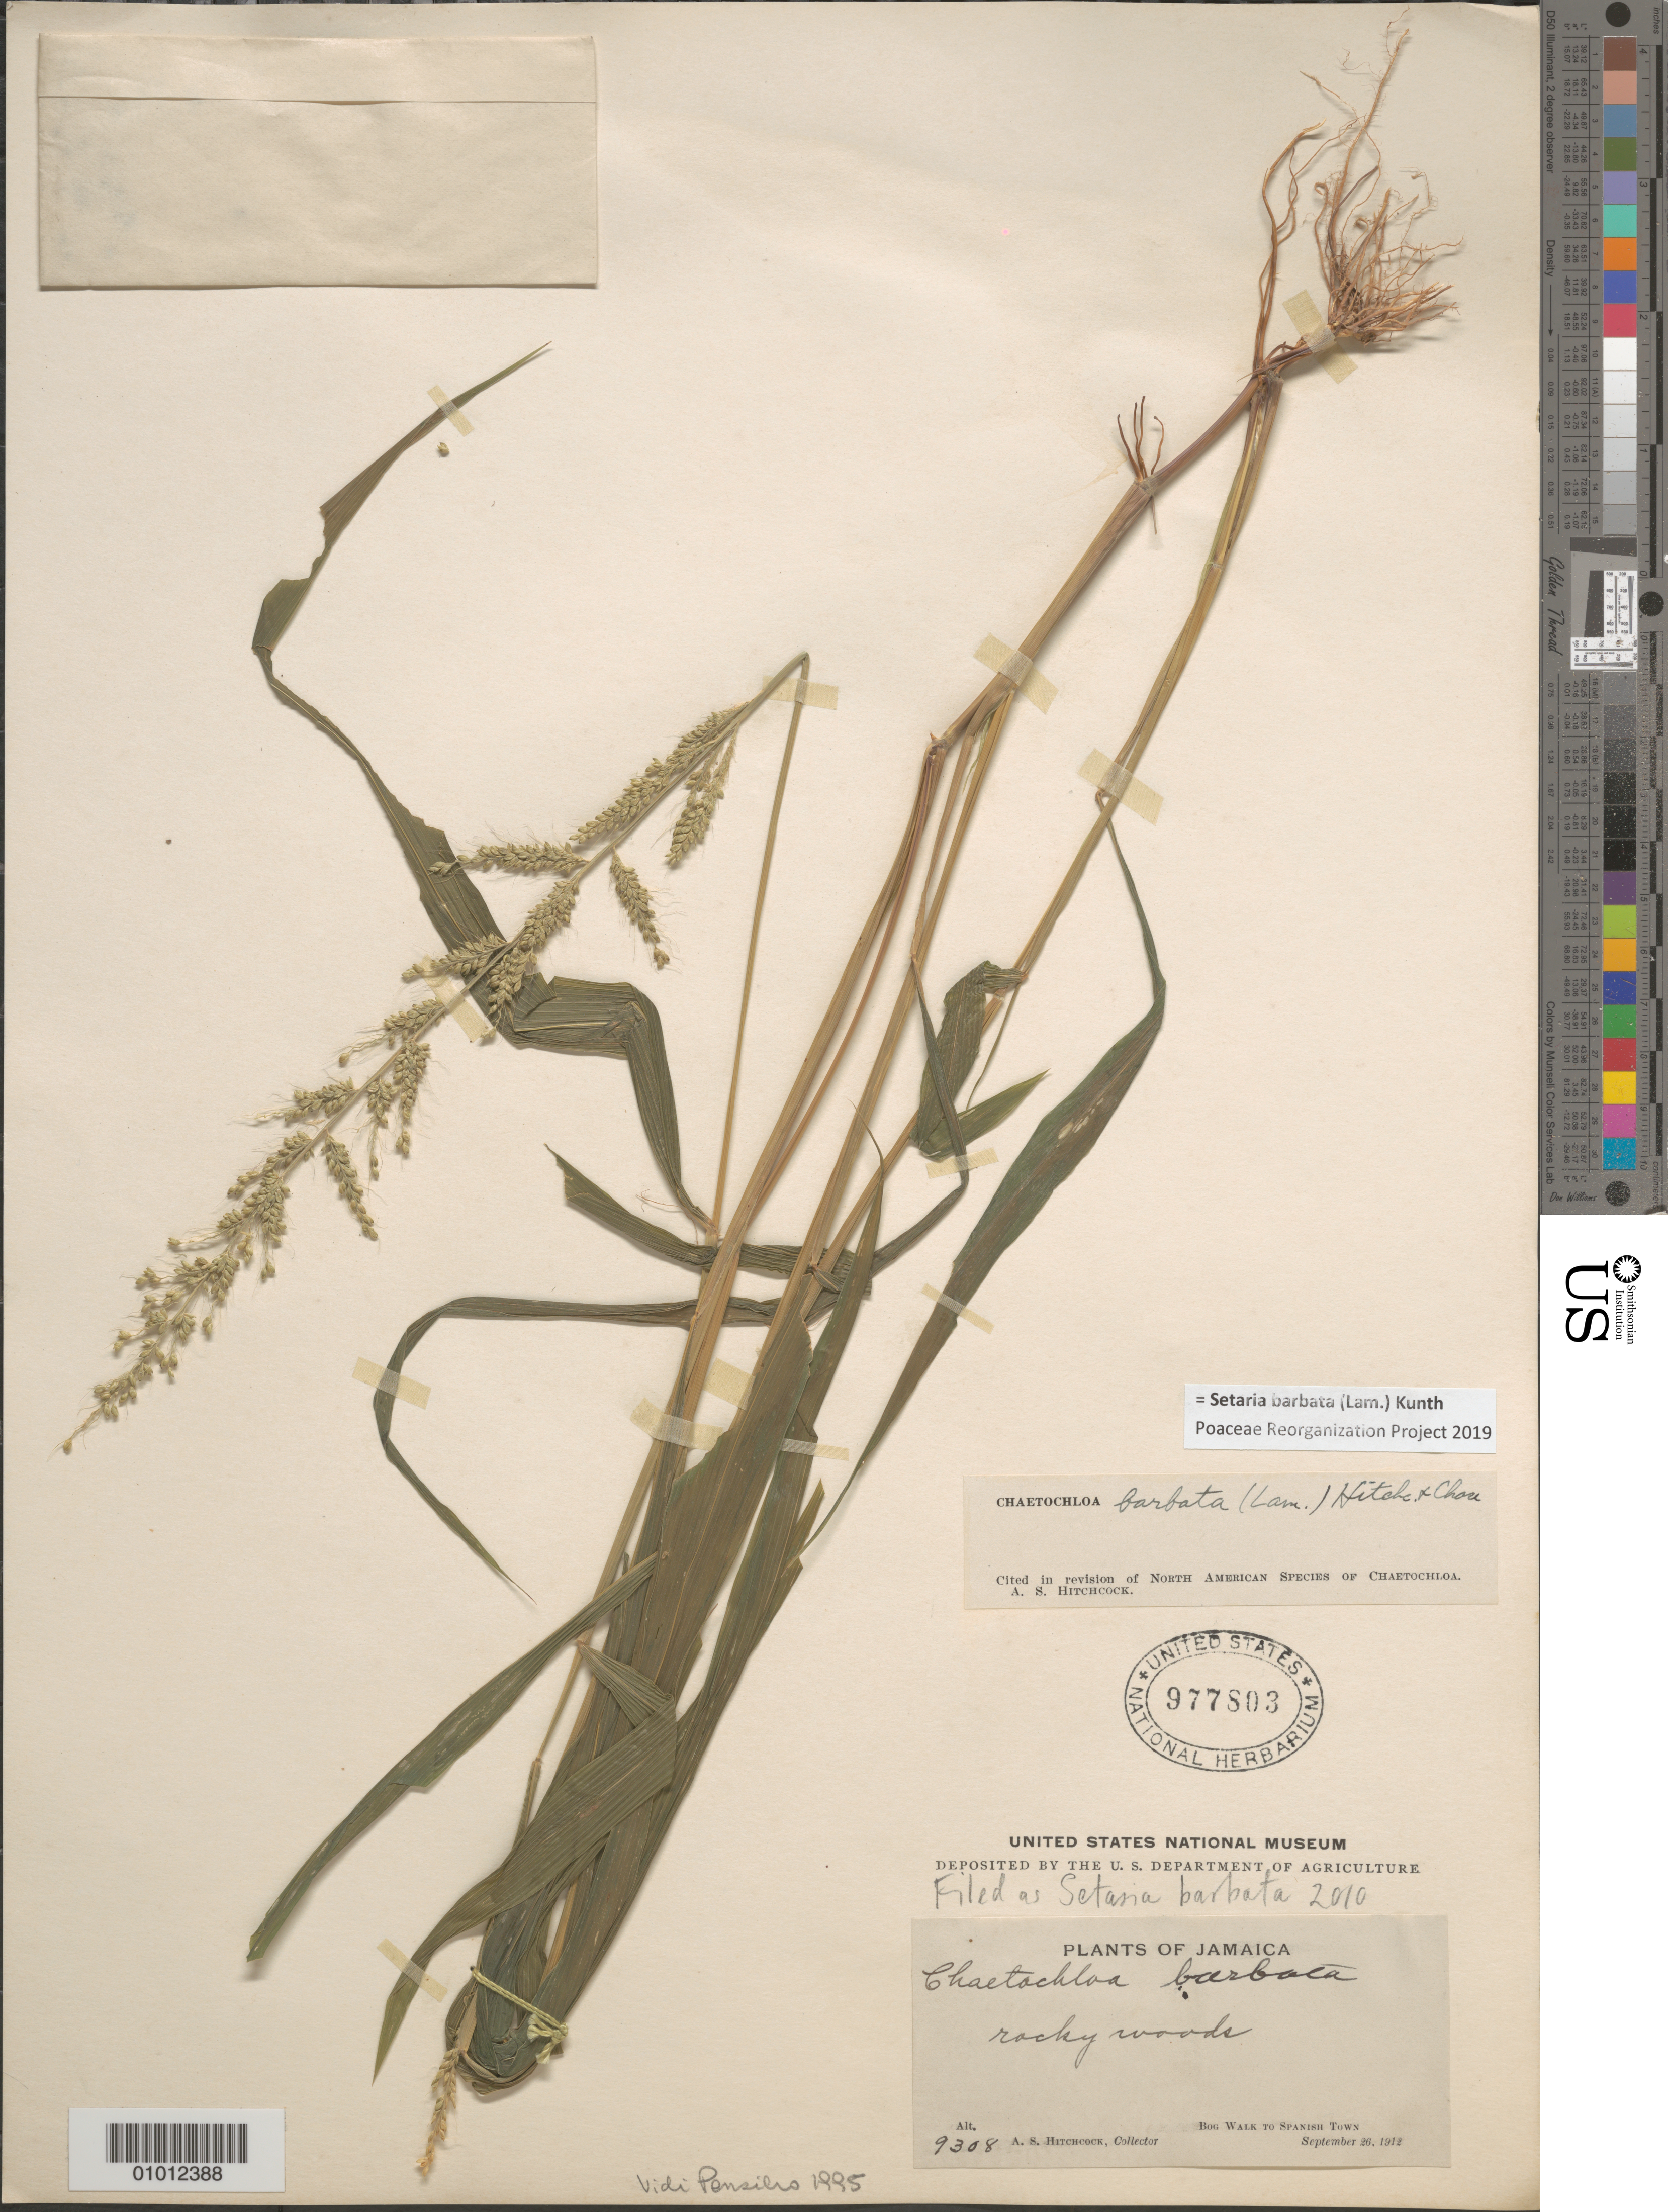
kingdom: Plantae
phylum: Tracheophyta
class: Liliopsida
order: Poales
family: Poaceae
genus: Setaria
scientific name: Setaria barbata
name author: (Lam.) Kunth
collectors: A. S. Hitchcock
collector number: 9308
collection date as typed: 26 Sep 1912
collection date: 1912-09-26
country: Jamaica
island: Jamaica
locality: Bog Walk to Spanish Town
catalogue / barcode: US 977803